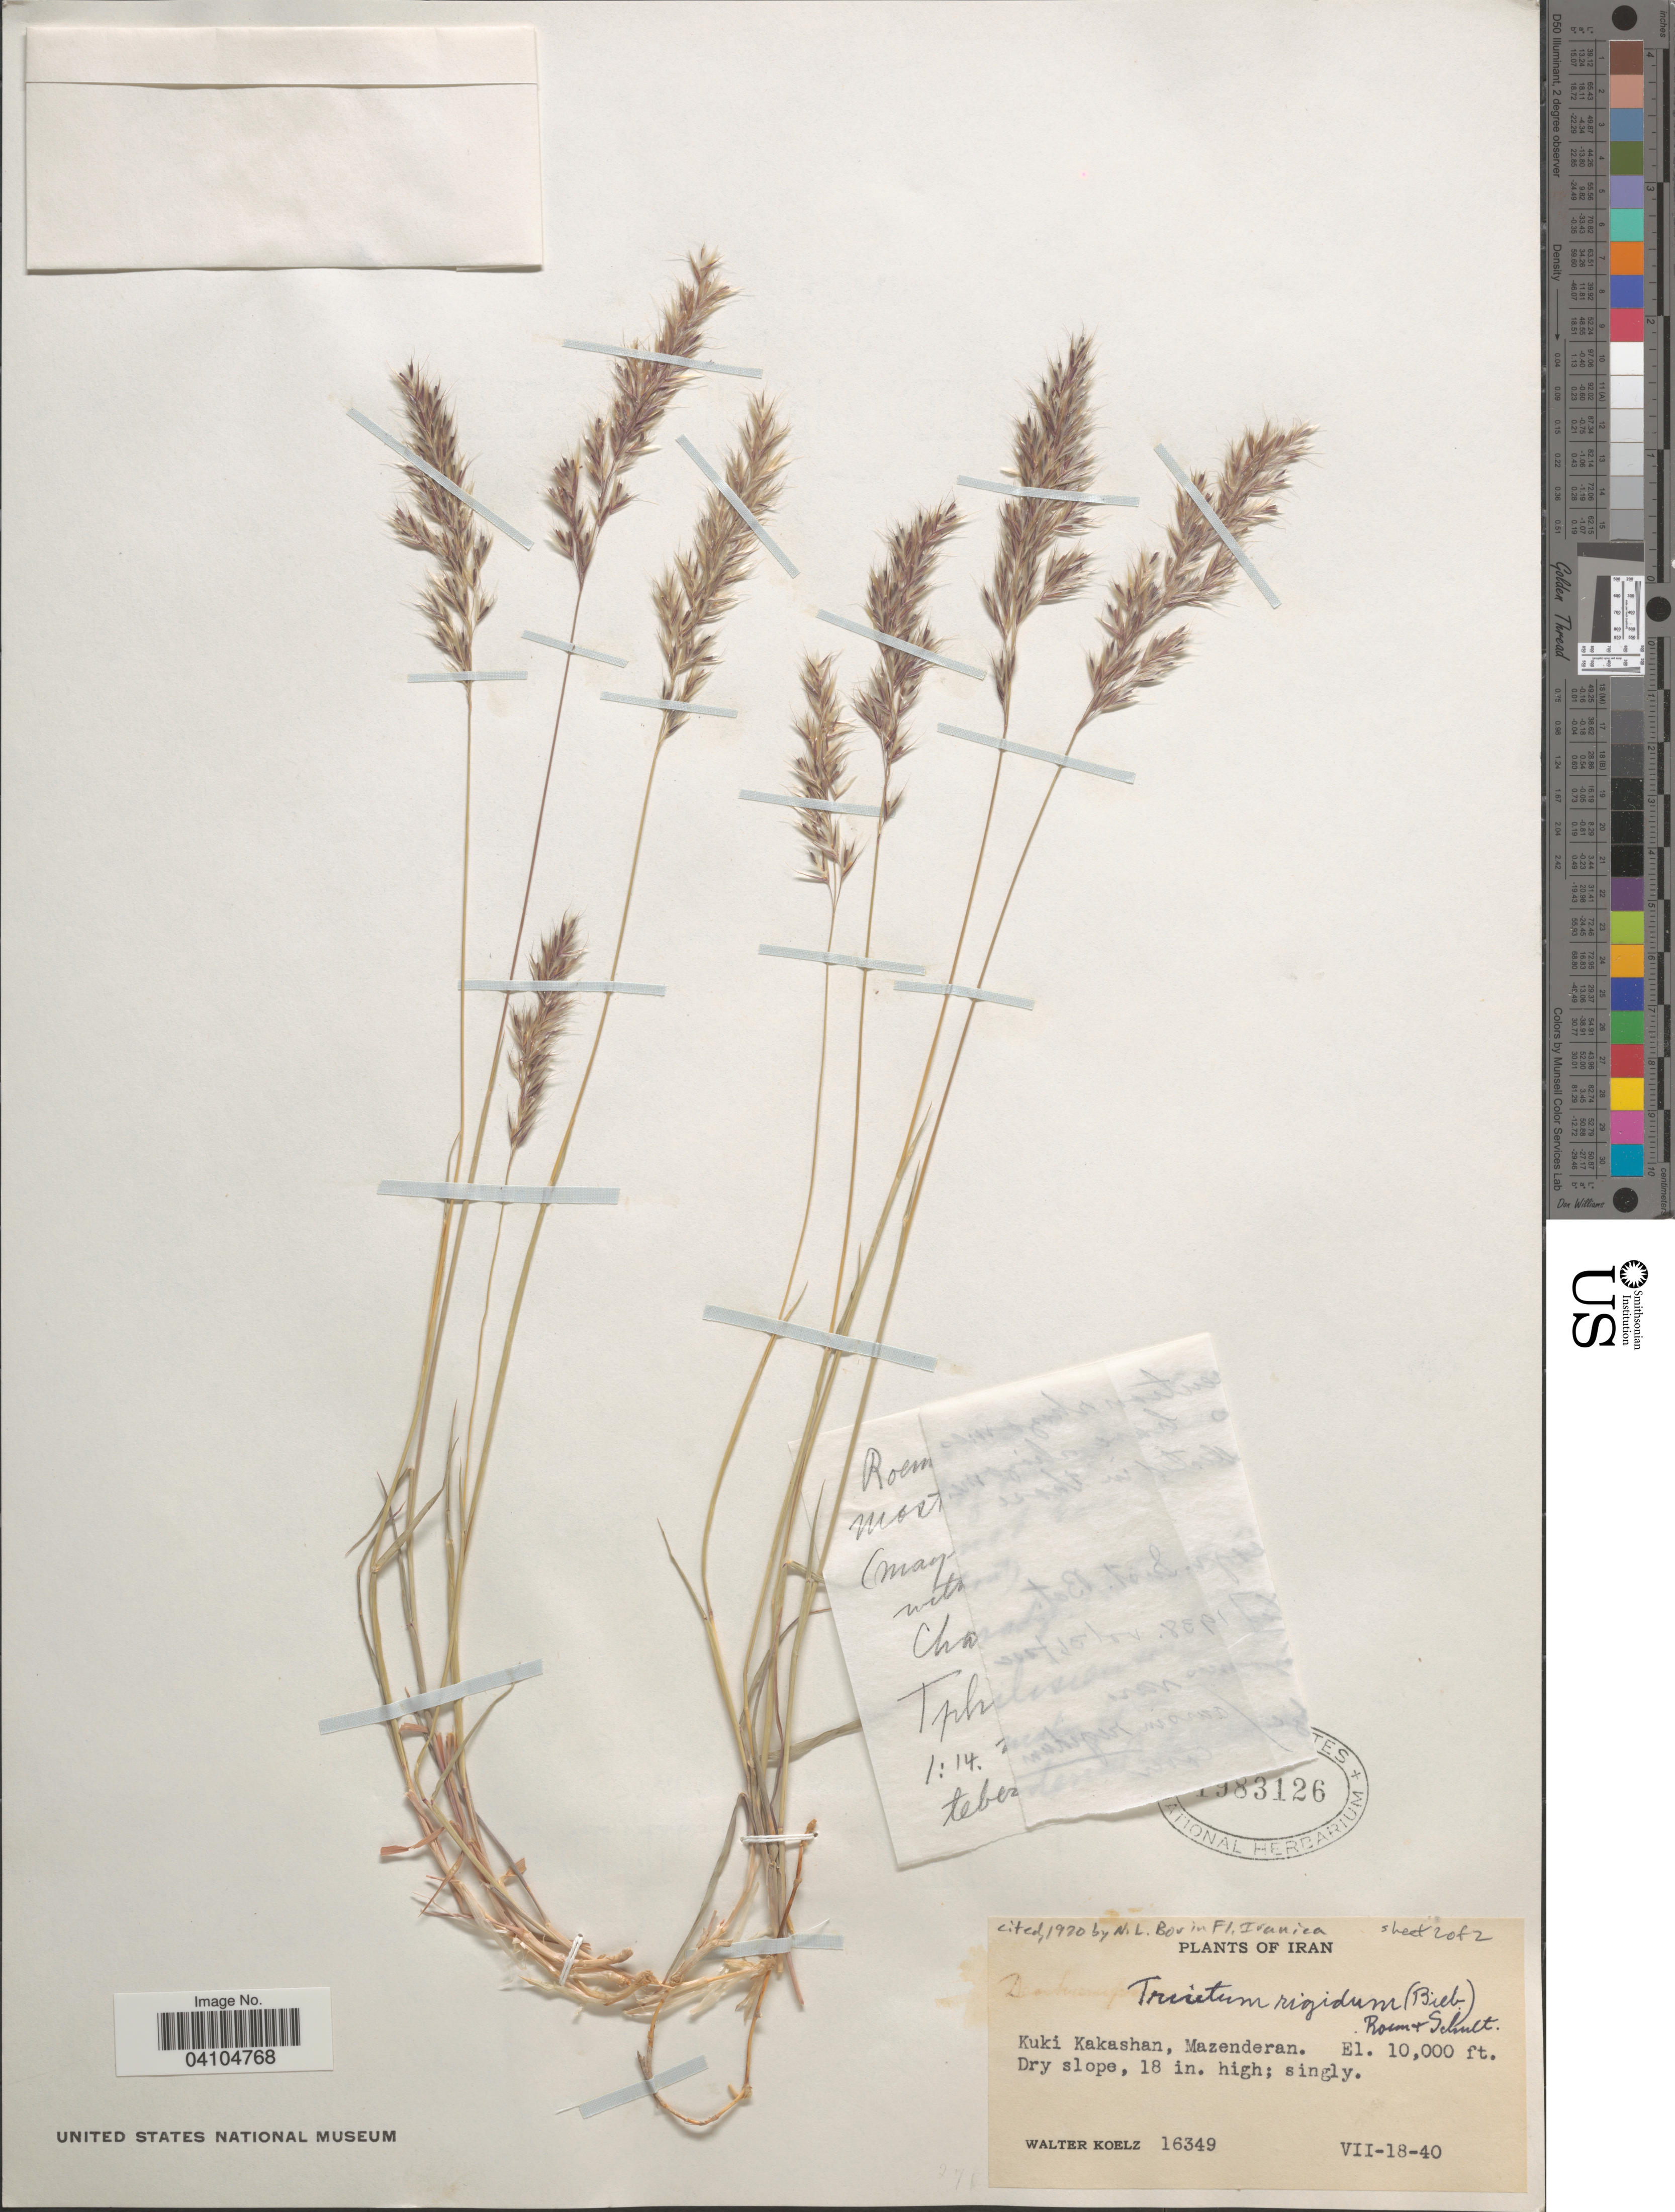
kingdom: Plantae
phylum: Tracheophyta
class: Liliopsida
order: Poales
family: Poaceae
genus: Acrospelion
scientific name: Acrospelion rigidum ined.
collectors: W. N. Koelz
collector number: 16349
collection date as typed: Transcribed d/m/y: 18/7/40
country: Iran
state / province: Mazandaran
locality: Kuki Kakashan, Mazenderan.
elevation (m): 3048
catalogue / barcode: US 1983126